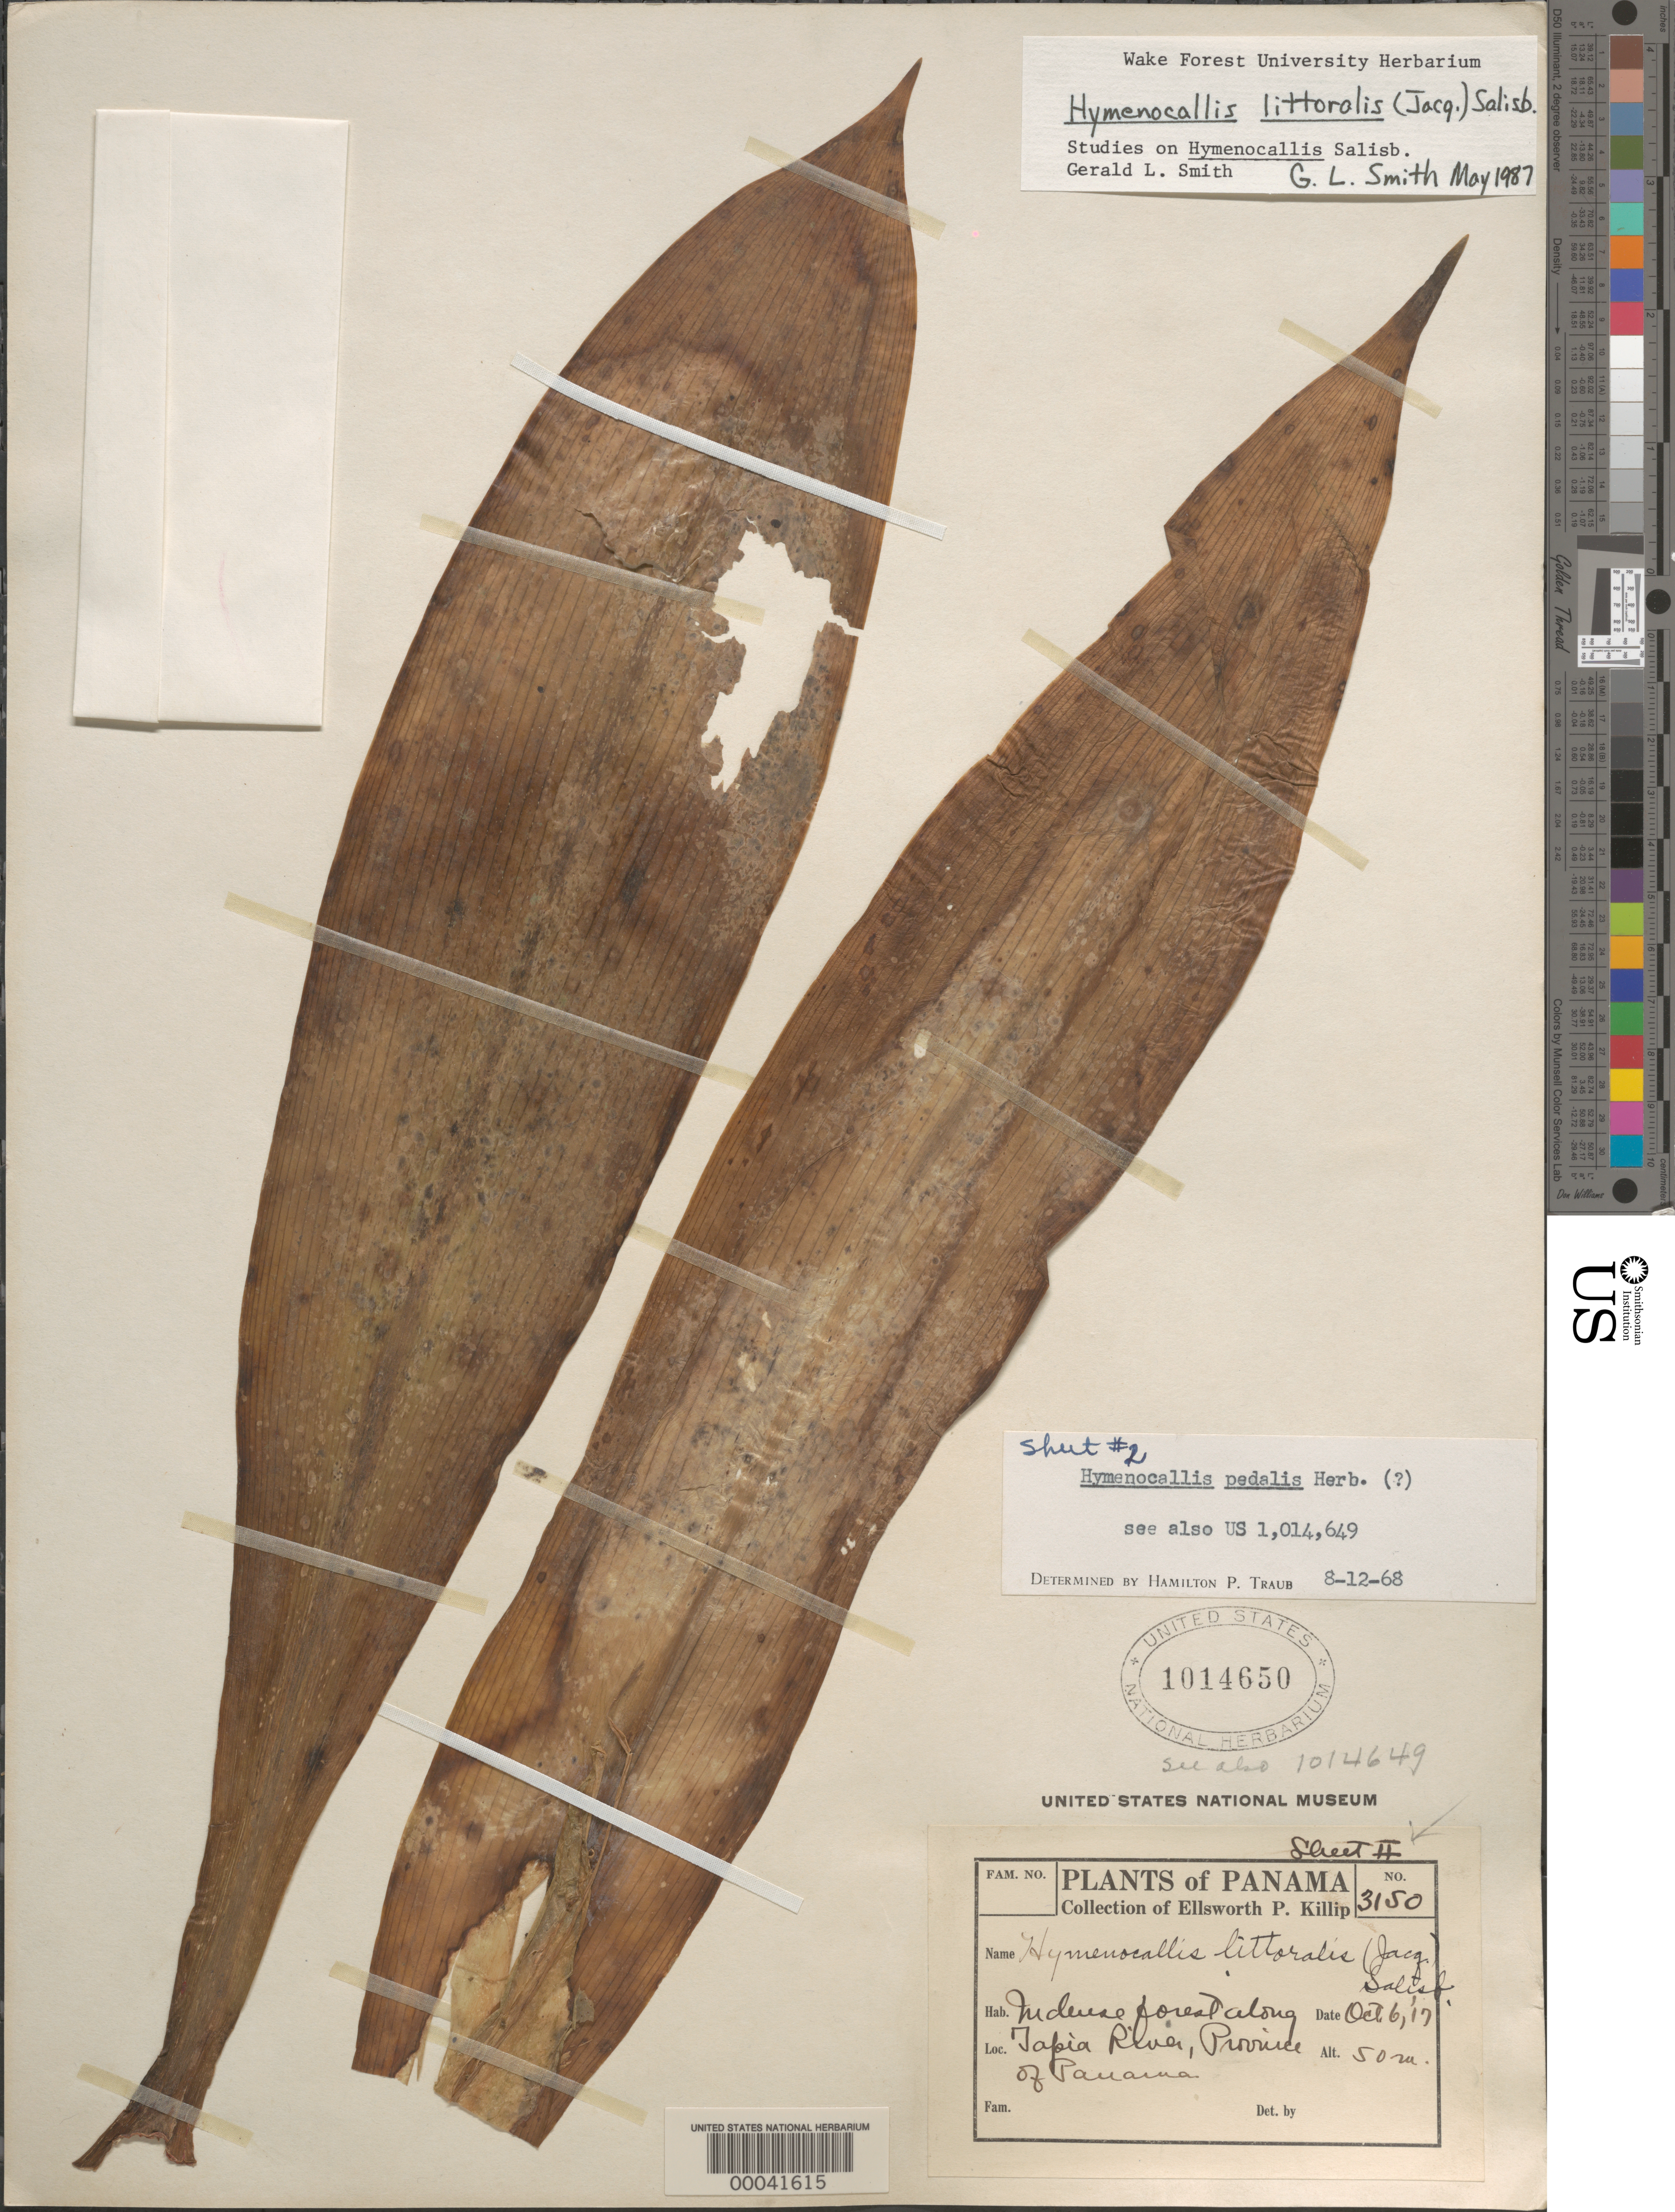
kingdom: Plantae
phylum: Tracheophyta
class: Liliopsida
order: Asparagales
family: Amaryllidaceae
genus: Hymenocallis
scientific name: Hymenocallis littoralis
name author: (Jacq.) Salisb.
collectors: E. P. Killip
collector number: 3150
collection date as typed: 06 Oct 1917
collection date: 1917-10-06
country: Panama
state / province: Panamá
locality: Tapia River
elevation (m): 50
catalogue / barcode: US 1014650